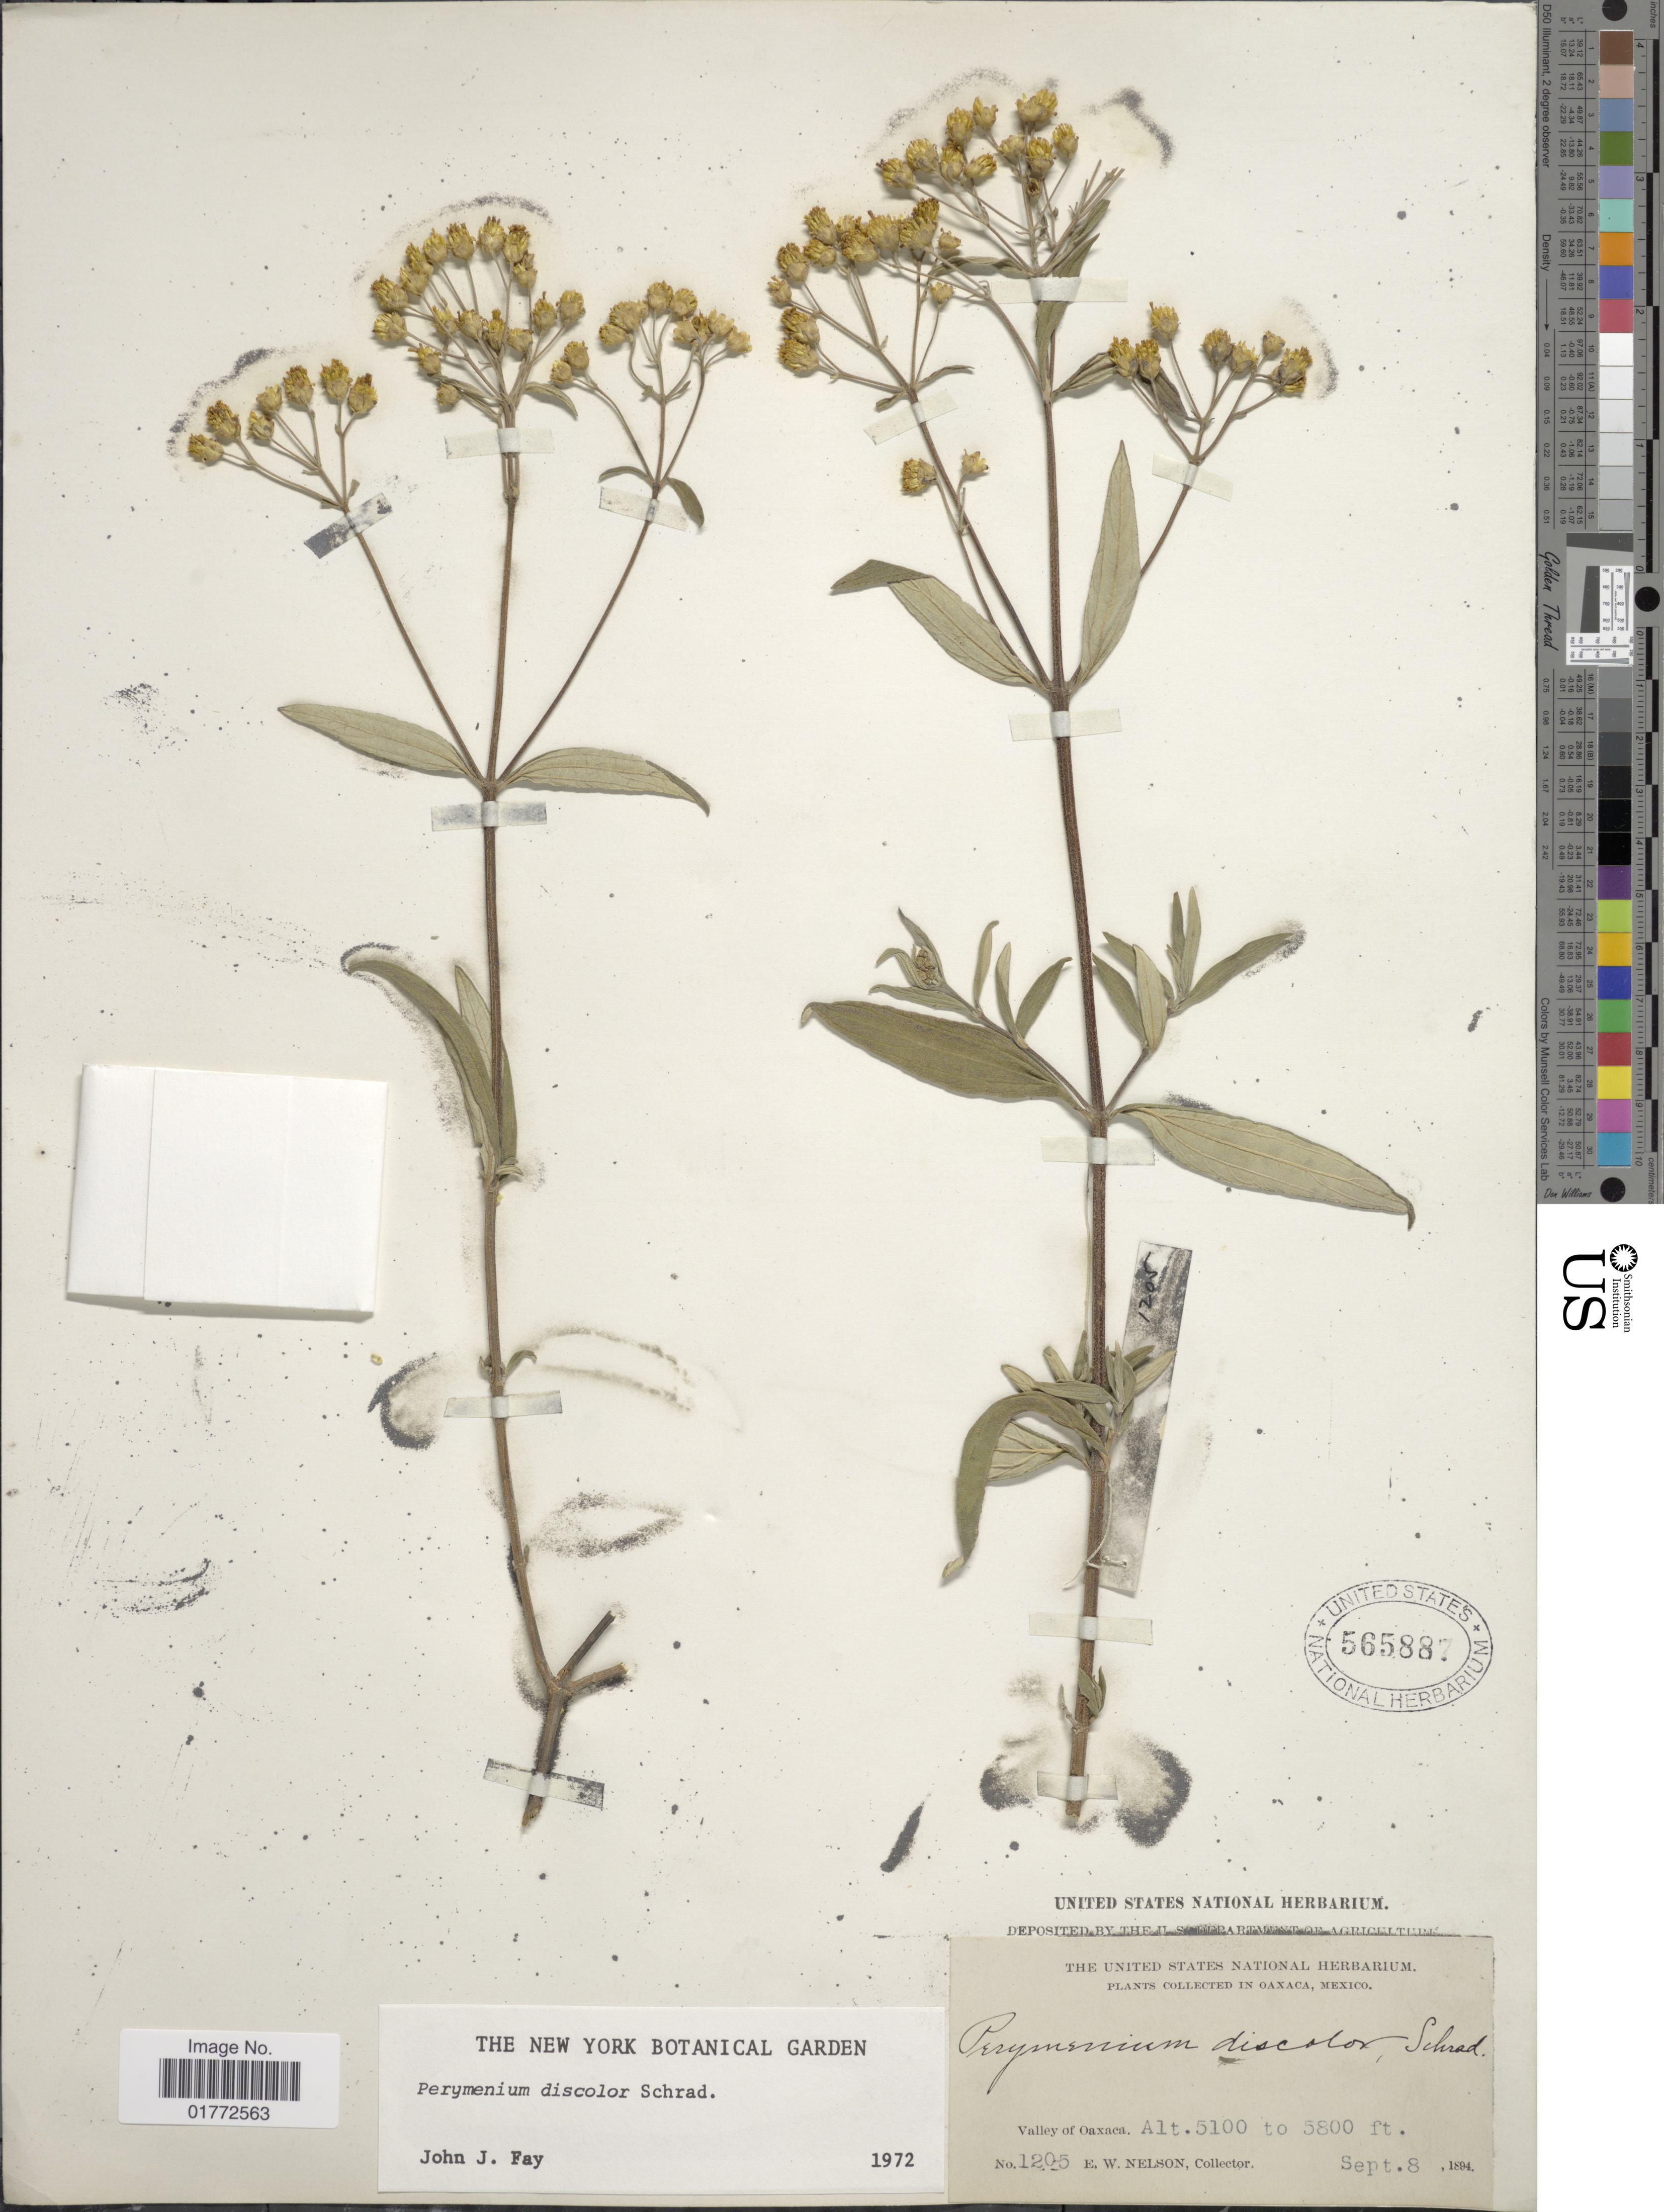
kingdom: Plantae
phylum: Tracheophyta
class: Magnoliopsida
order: Asterales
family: Asteraceae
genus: Perymenium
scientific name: Perymenium discolor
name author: Schrad.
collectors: E. W. Nelson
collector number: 1205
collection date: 1894-09-08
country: Mexico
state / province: Oaxaca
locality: Valley of Oaxaca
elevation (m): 1554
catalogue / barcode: US 565887